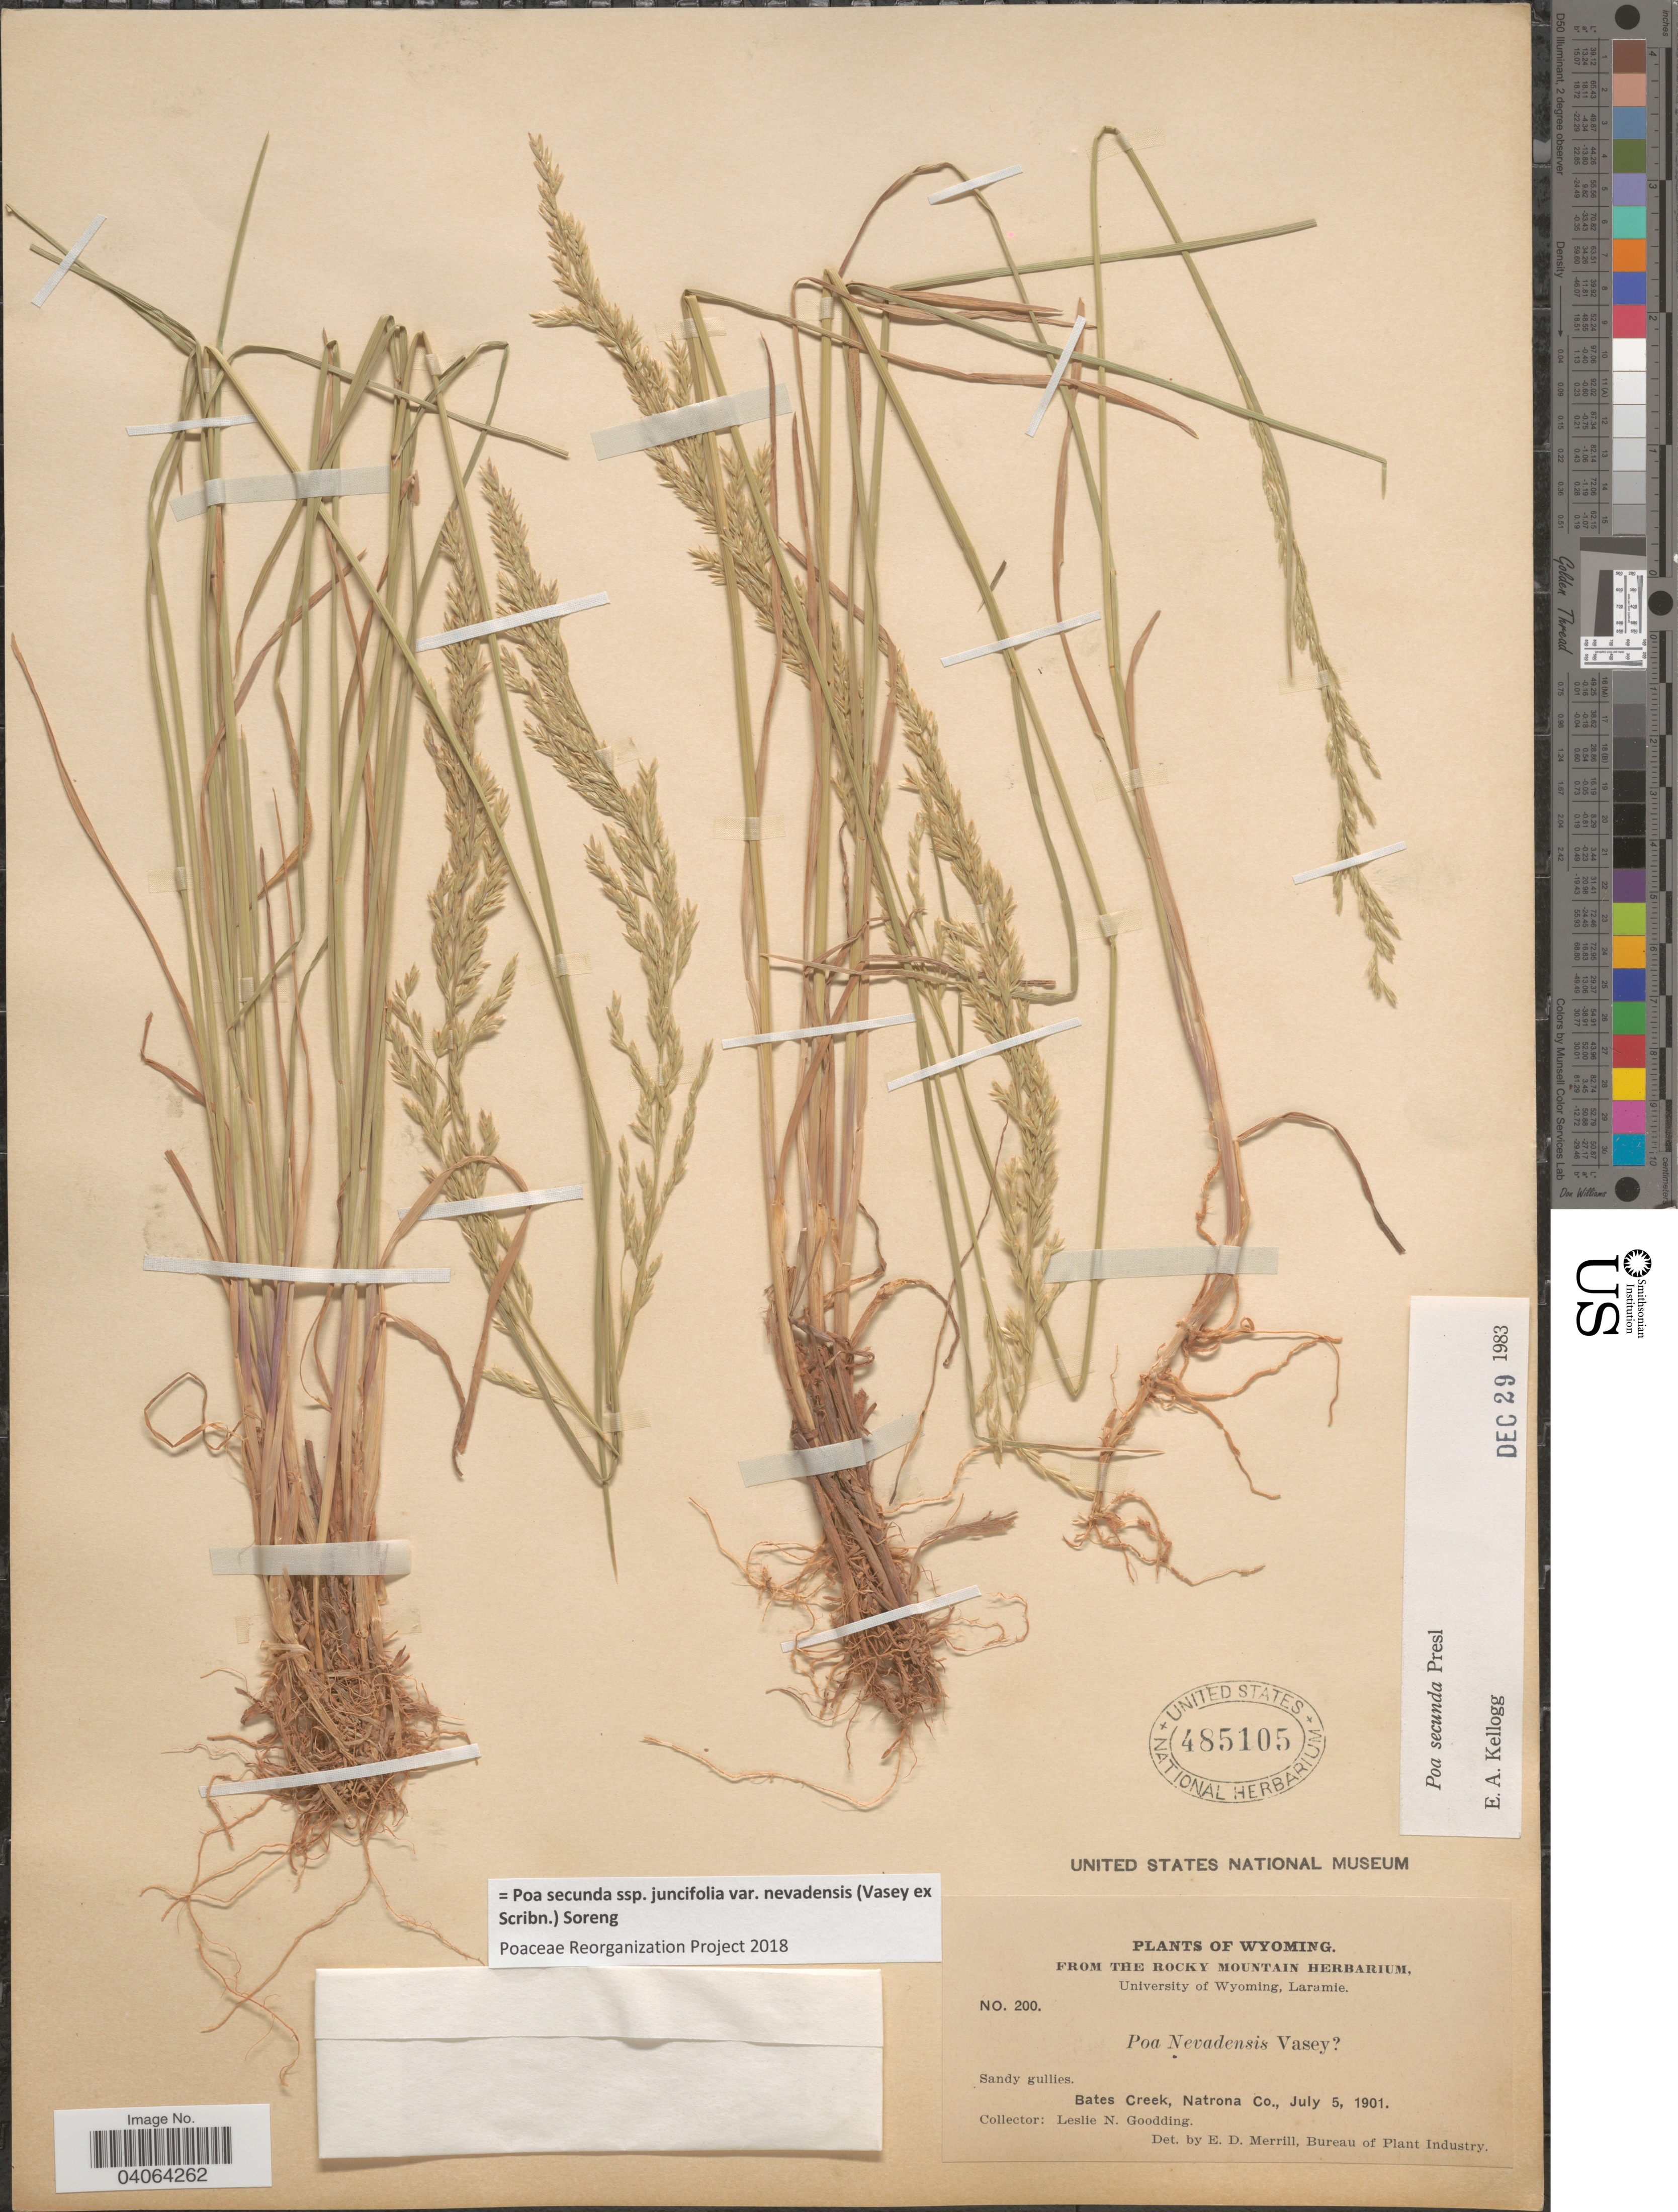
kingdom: Plantae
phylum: Tracheophyta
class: Liliopsida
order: Poales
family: Poaceae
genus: Poa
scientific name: Poa secunda subsp. juncifolia var. nevadensis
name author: (Vasey ex Scribn.) Soreng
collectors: L. N. Goodding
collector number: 200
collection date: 1901-07-05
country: United States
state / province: Wyoming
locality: Bates Creek, Natrona Co.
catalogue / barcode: US 485105